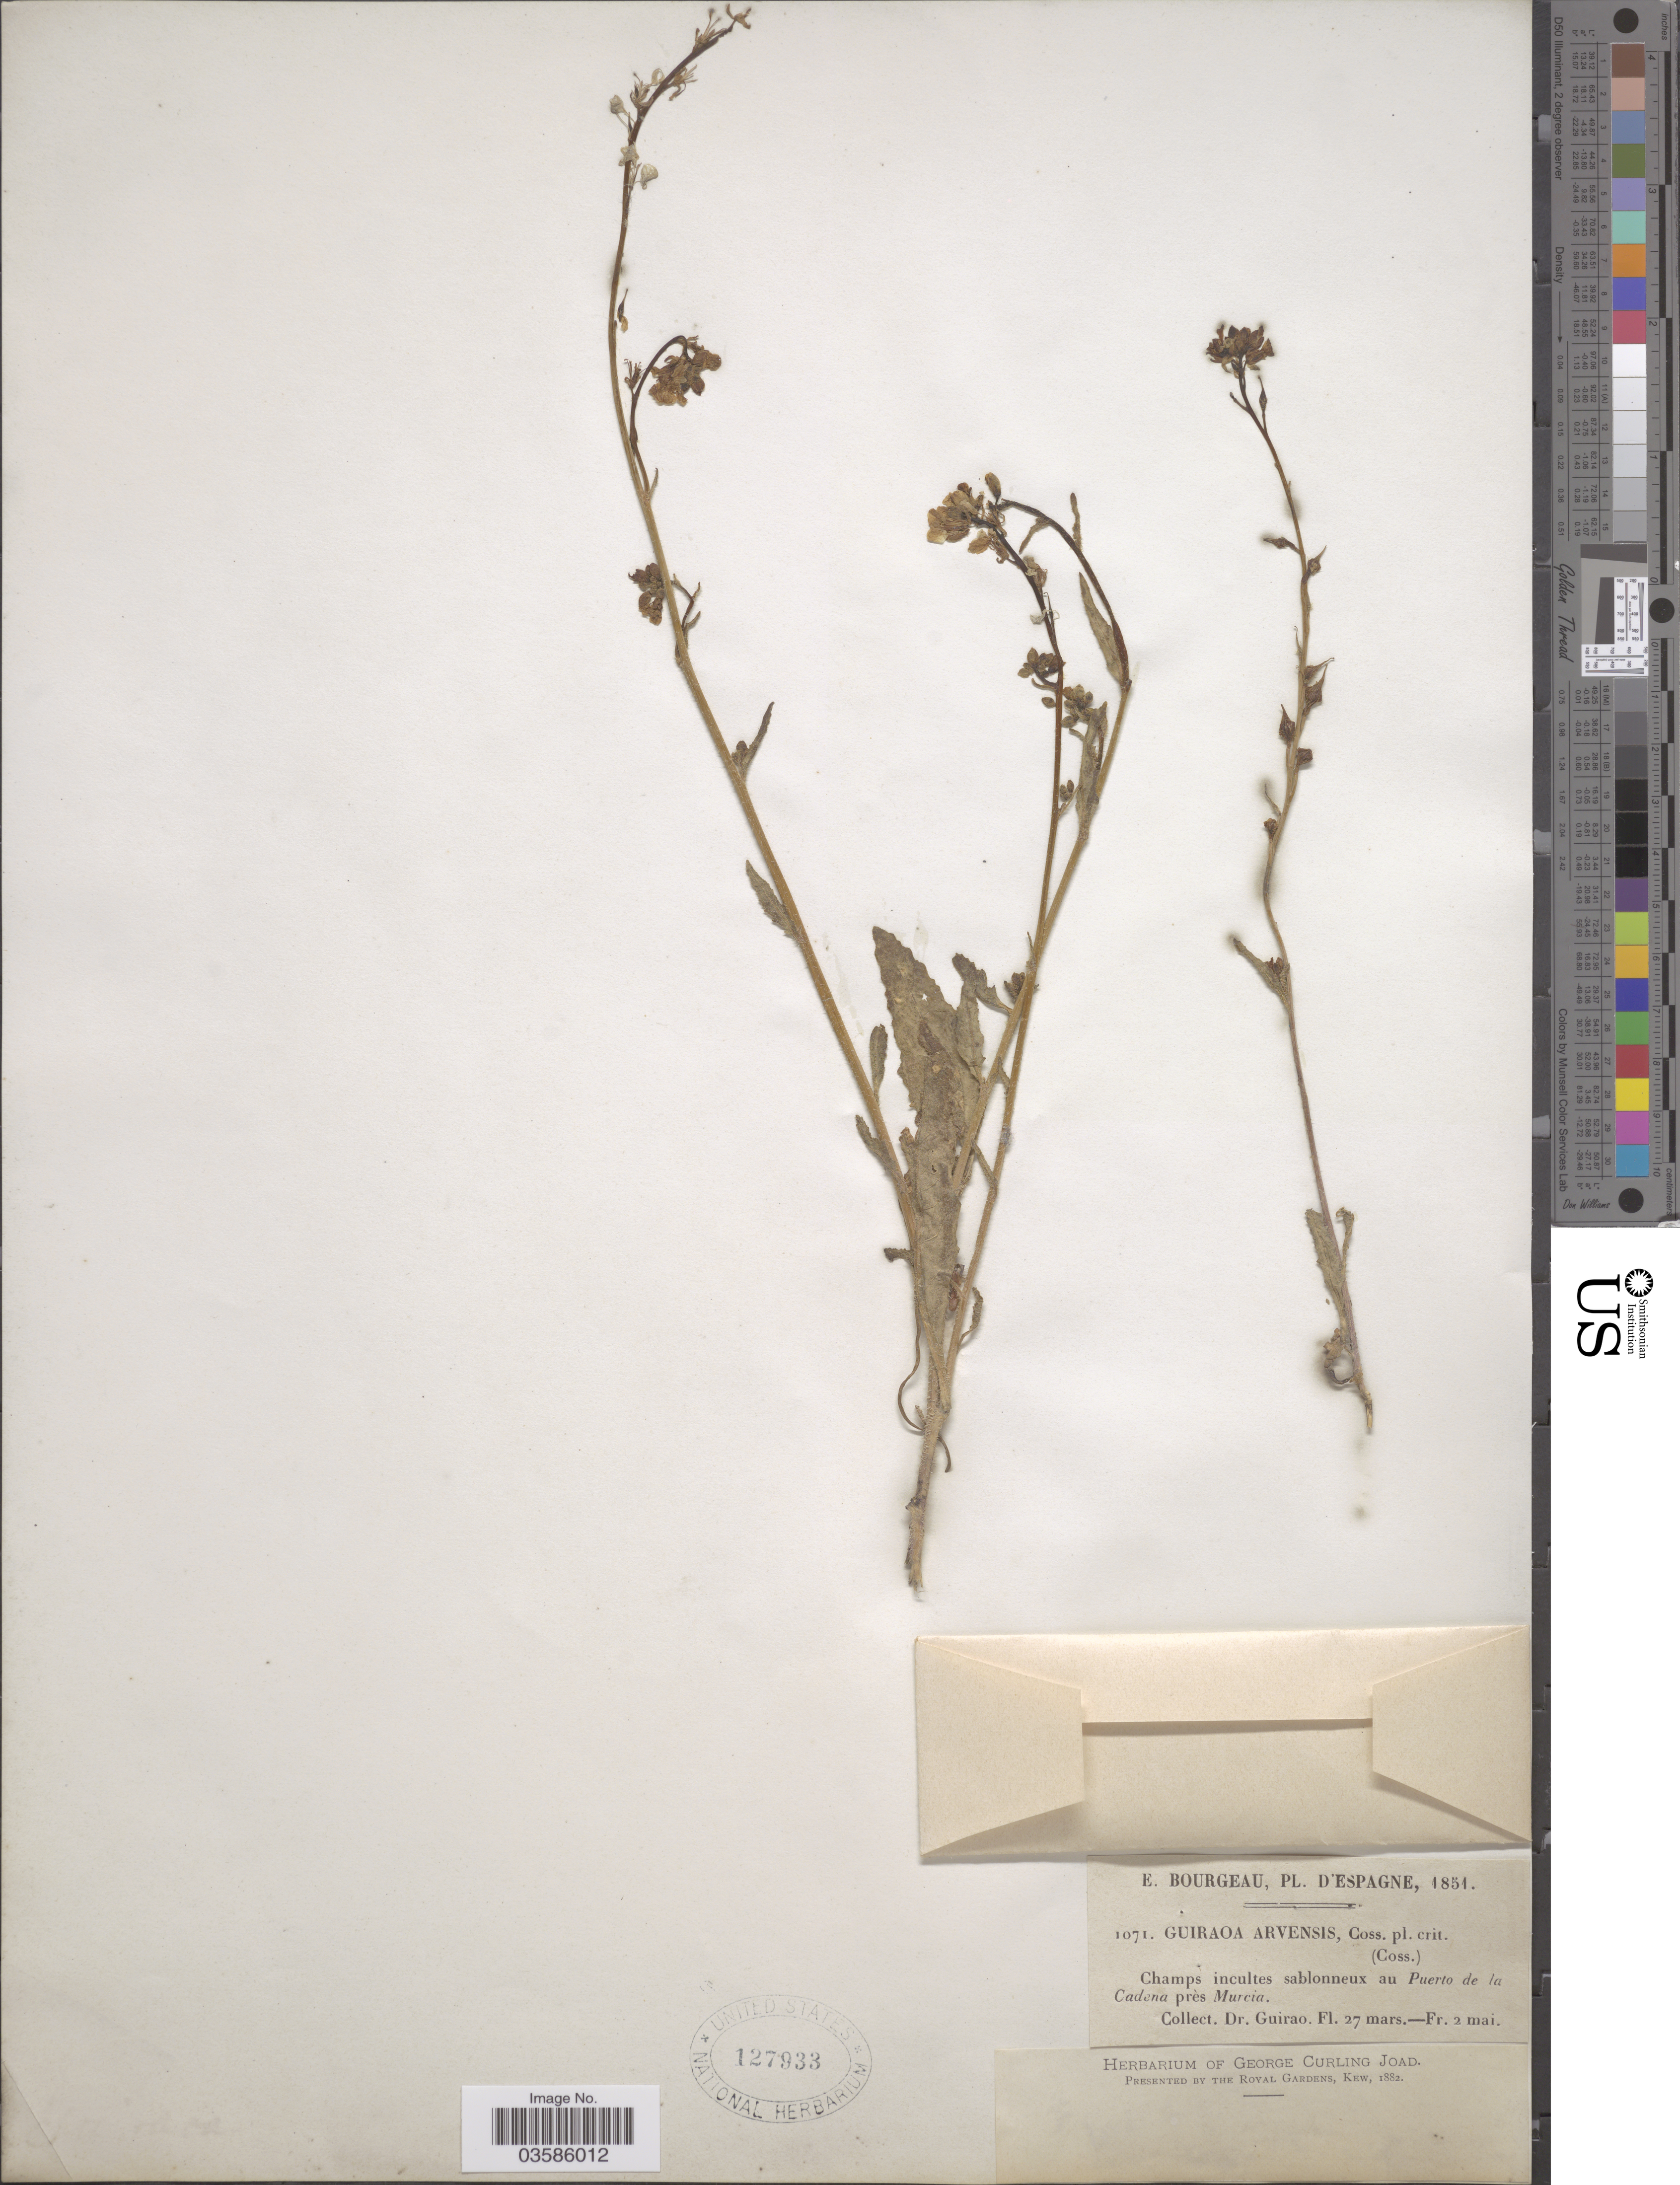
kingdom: Plantae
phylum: Tracheophyta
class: Magnoliopsida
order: Brassicales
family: Brassicaceae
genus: Guiraoa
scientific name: Guiraoa arvensis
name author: Coss.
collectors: Guirao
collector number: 1071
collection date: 1851-03-27/1851-05-02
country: Spain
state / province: Murcia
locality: Espagne. Champs incultes sablonneux au Puerto de la Cadena près Murcia.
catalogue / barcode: US 127933